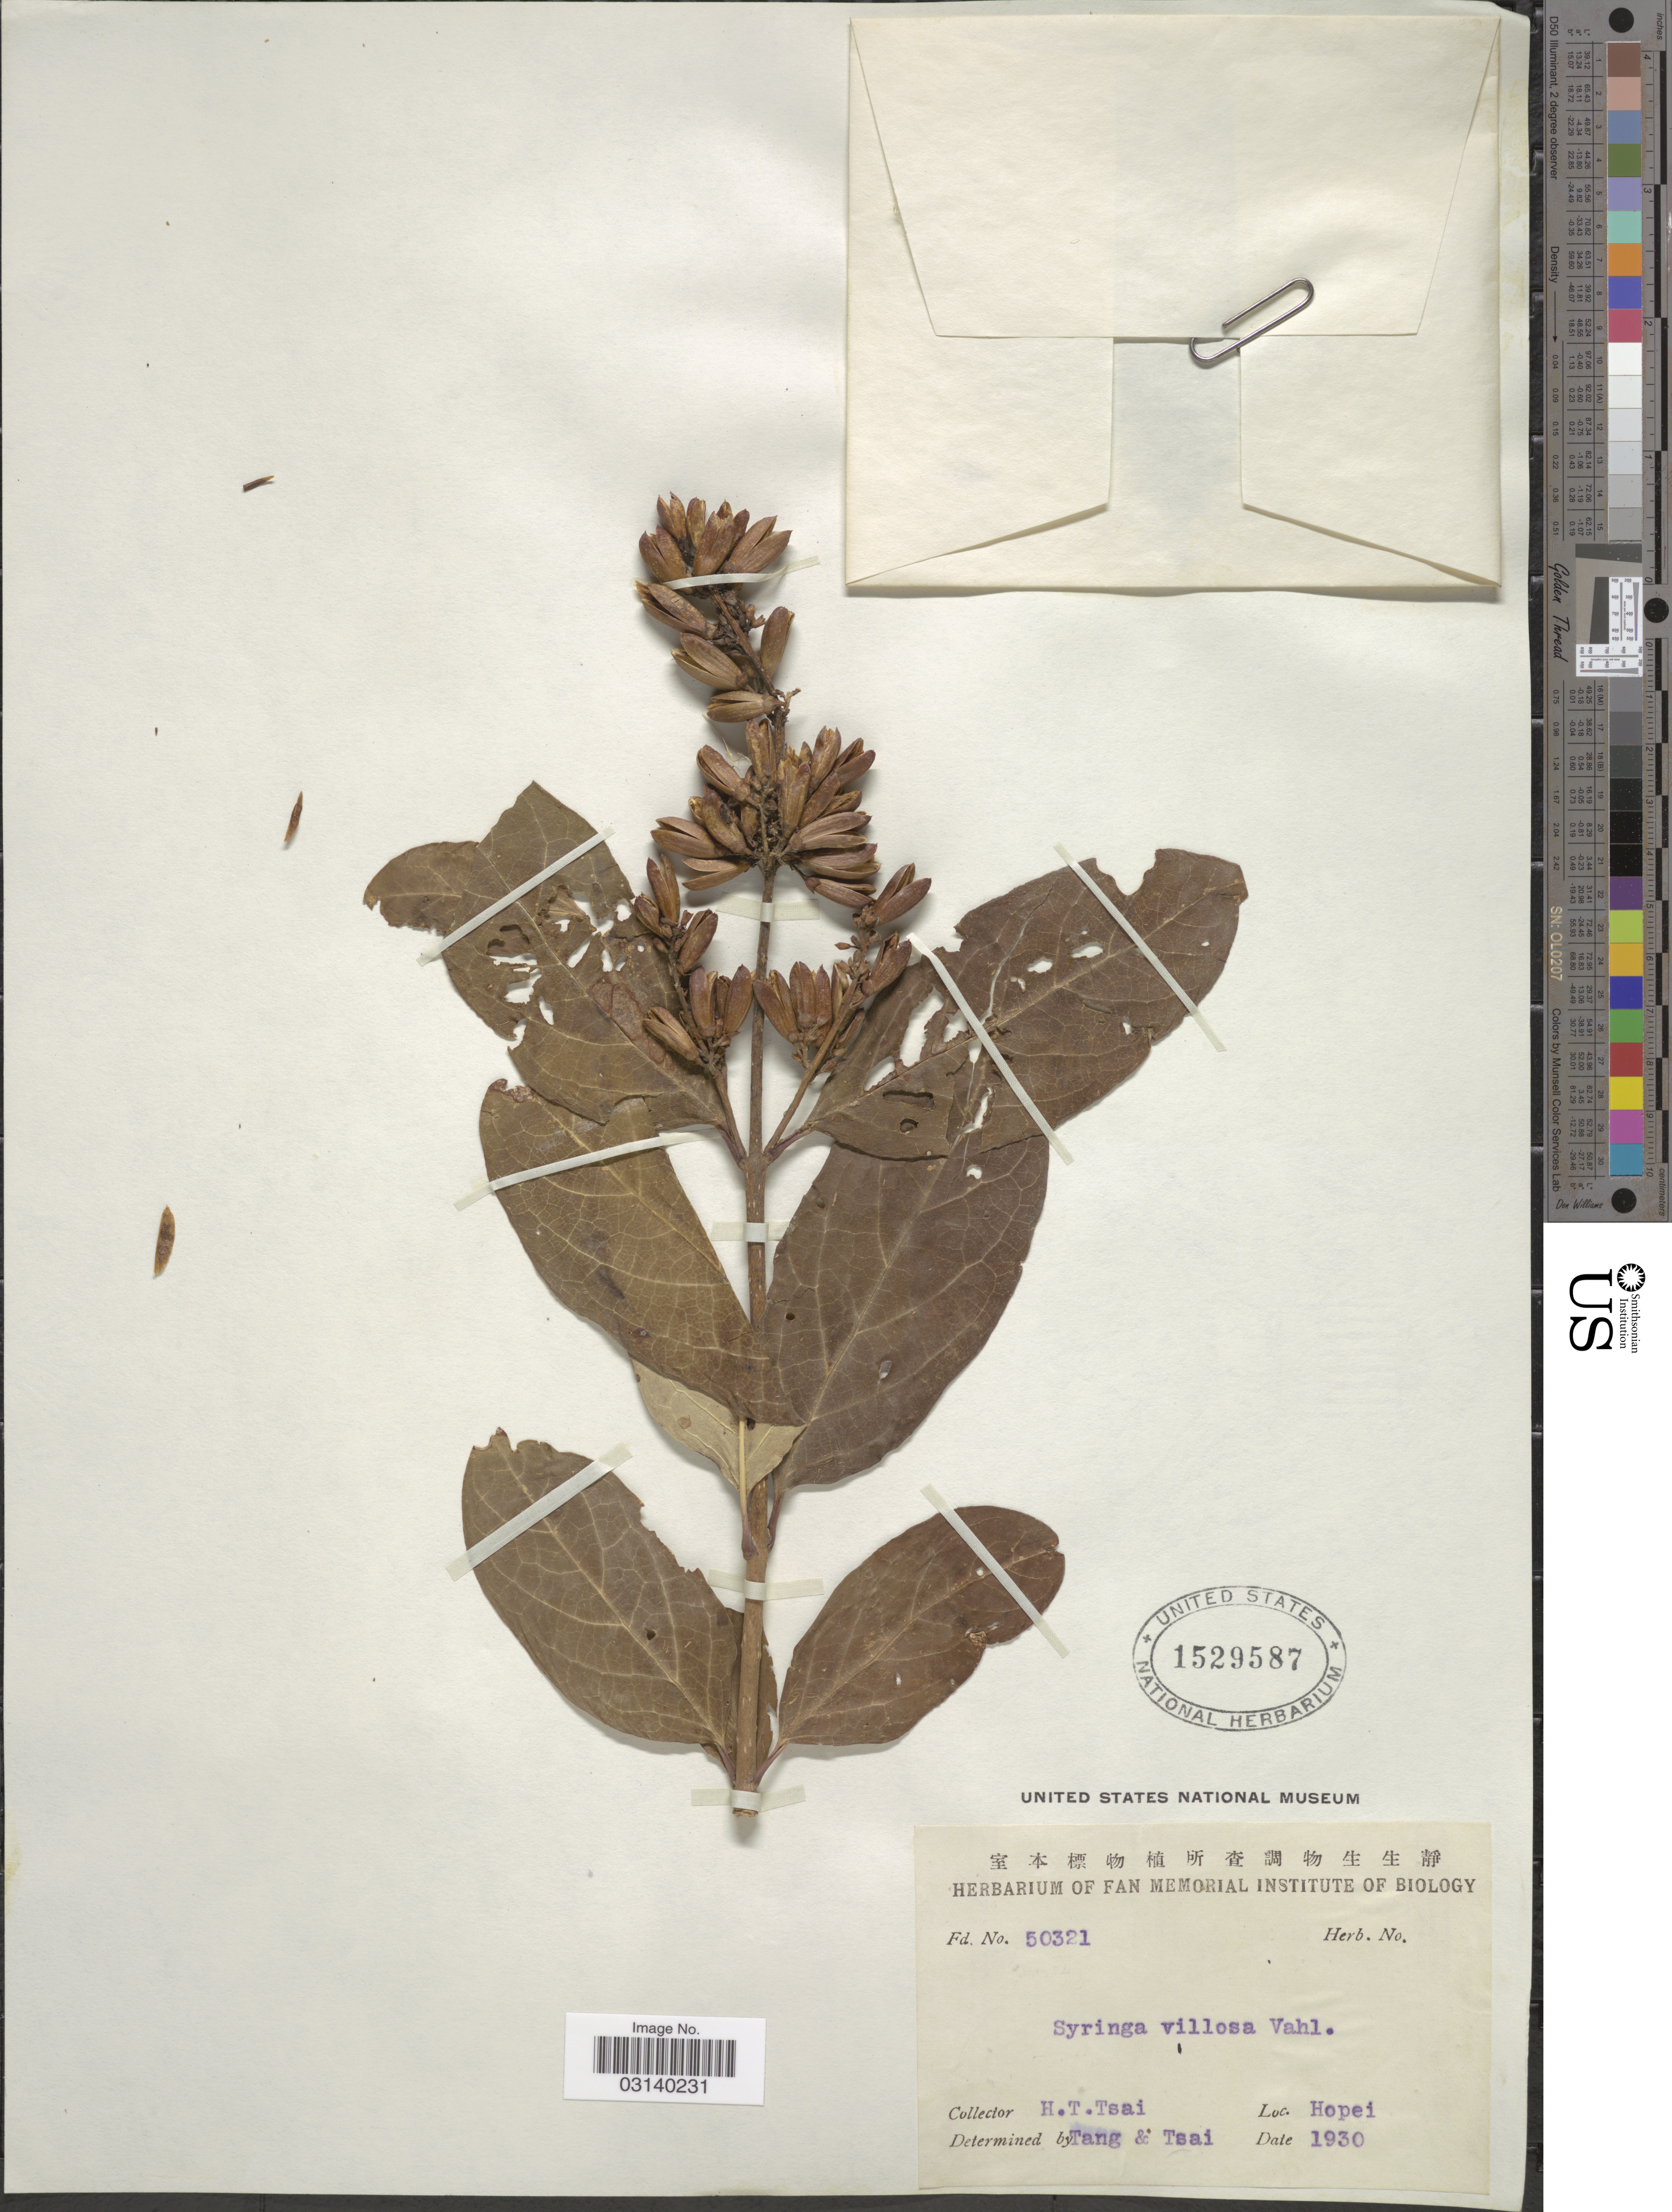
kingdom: Plantae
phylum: Tracheophyta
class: Magnoliopsida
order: Lamiales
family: Oleaceae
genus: Syringa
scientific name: Syringa villosa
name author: Vahl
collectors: H. Tsai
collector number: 50321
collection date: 1930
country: China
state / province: Hebei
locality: Hopei.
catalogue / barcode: US 1529587